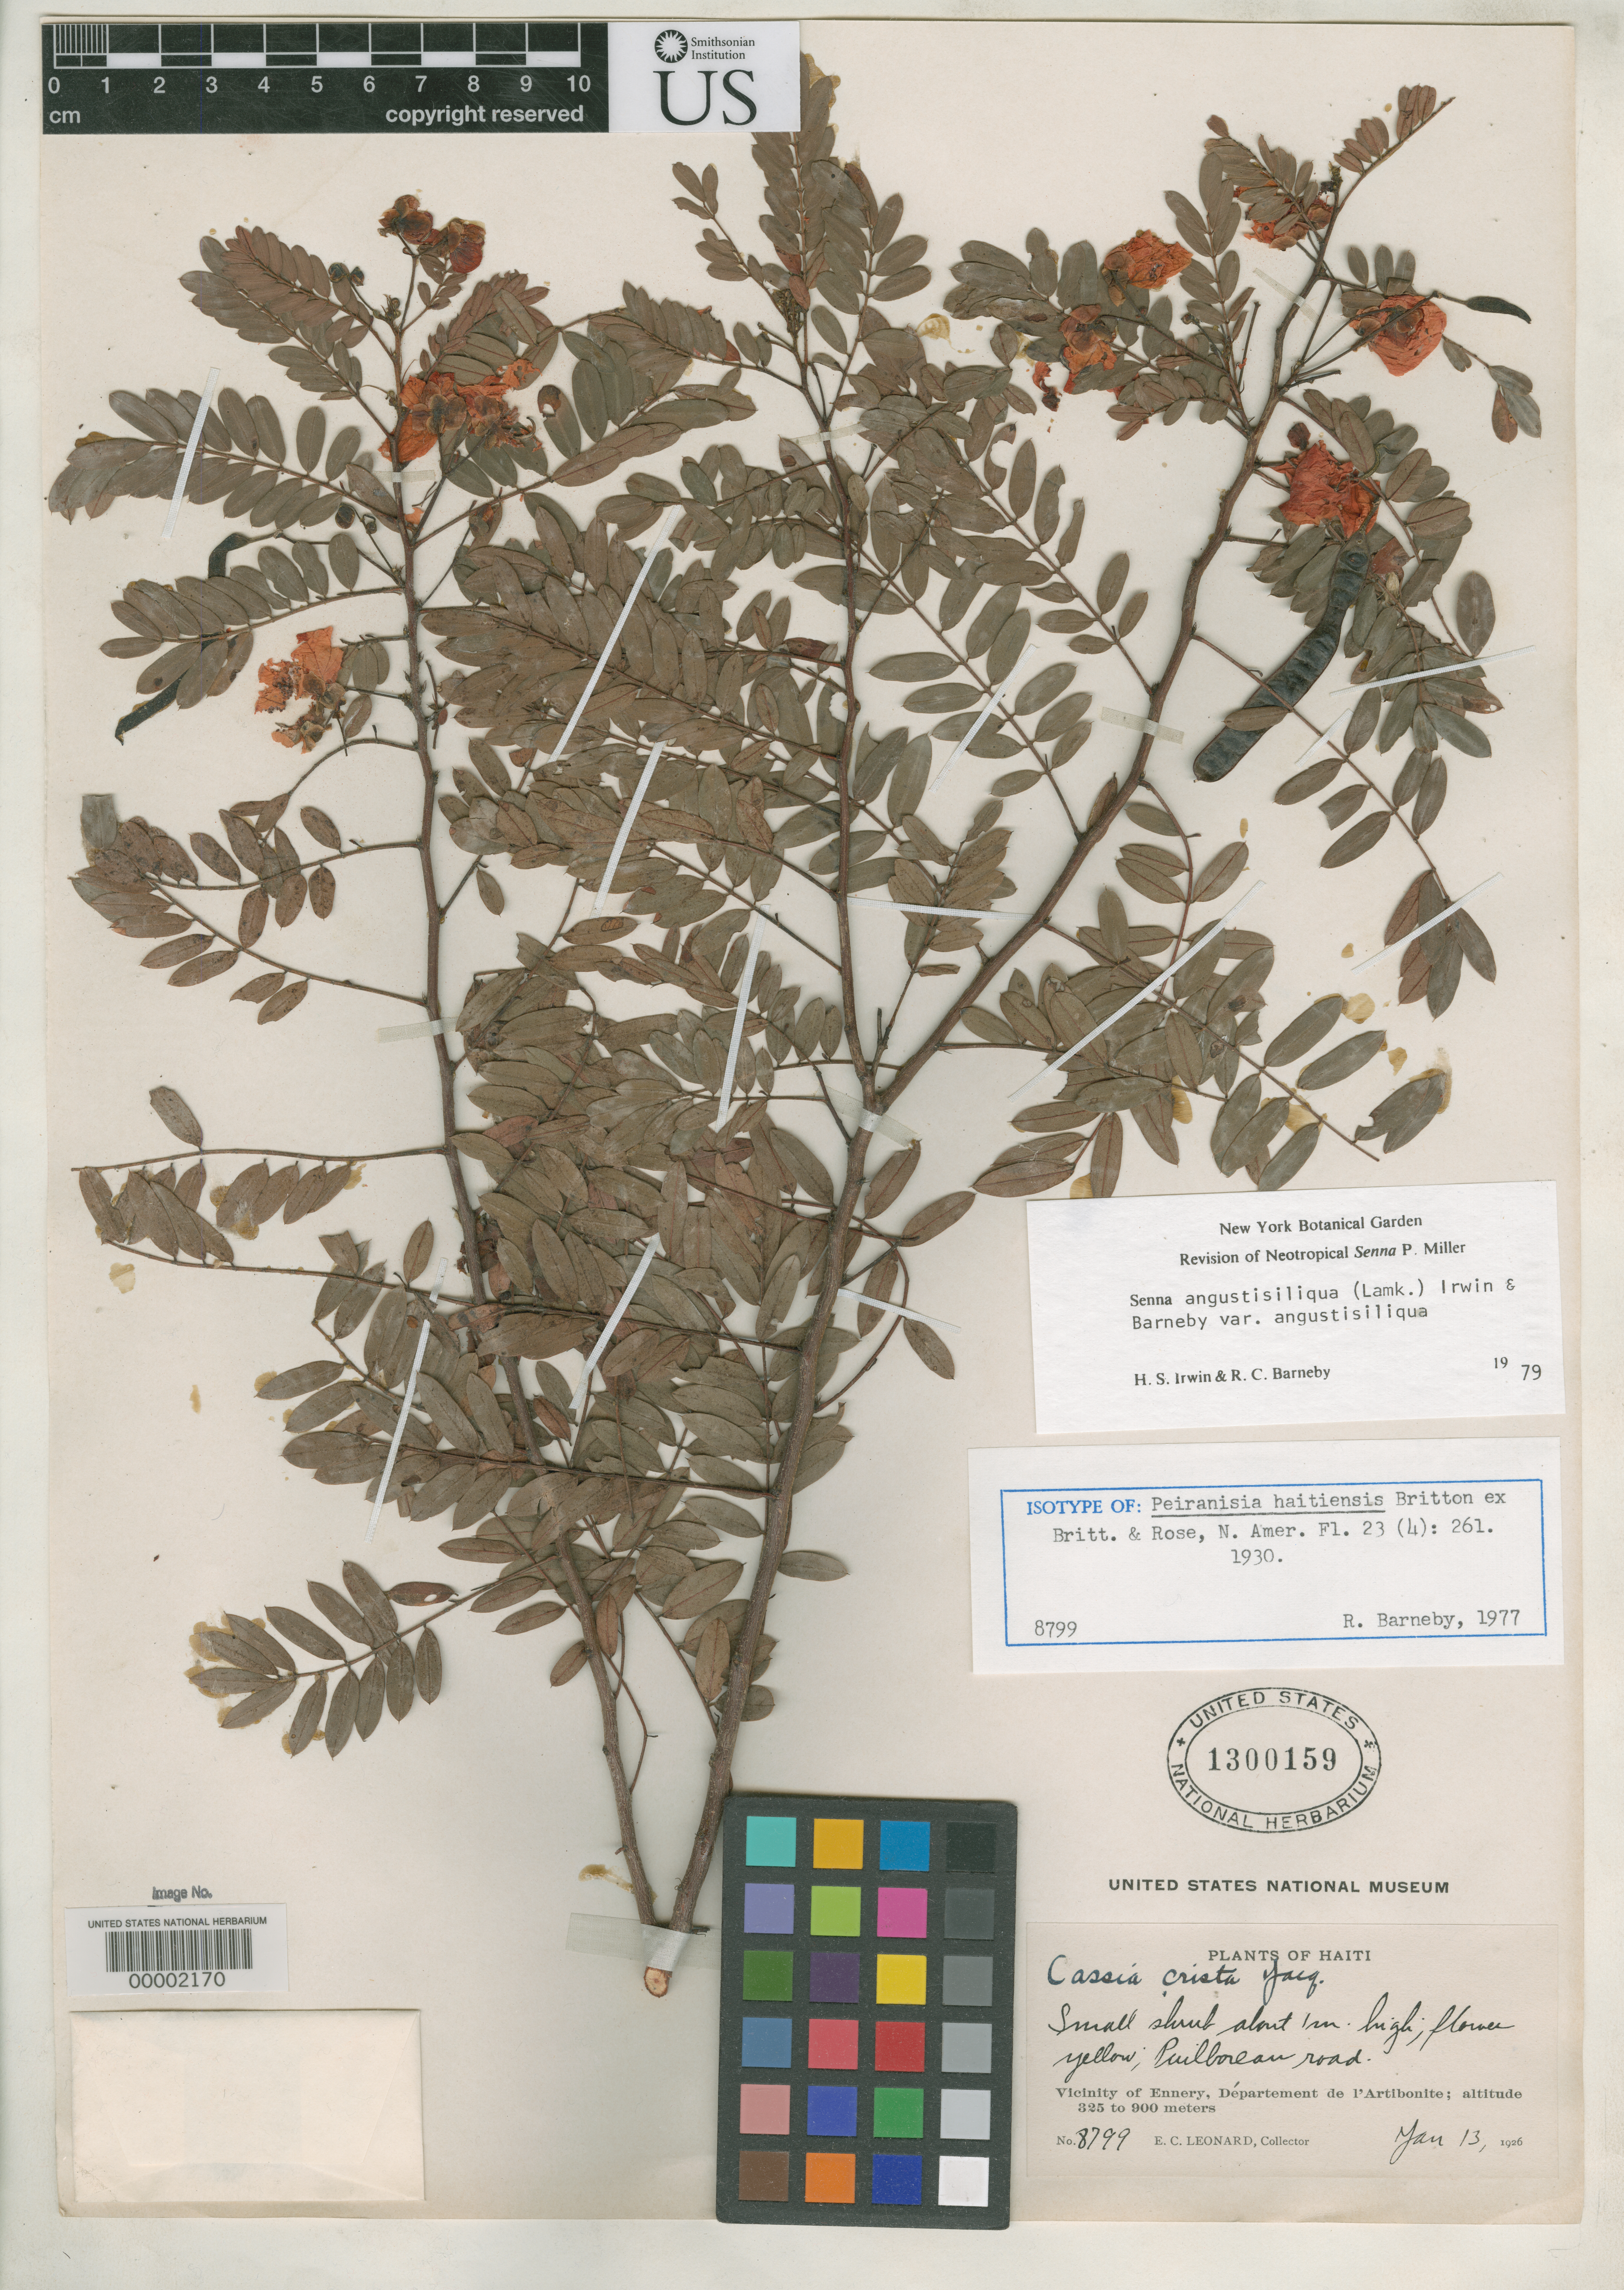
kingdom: Plantae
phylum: Tracheophyta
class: Magnoliopsida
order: Fabales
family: Fabaceae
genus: Peiranisia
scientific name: Peiranisia haitiensis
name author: Britton in Britton & Rose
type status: Isotype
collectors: E. C. Leonard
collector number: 8799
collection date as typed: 13 Jan 1926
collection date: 1926-01-13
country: Haiti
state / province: Artibonite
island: Hispaniola Island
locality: Near Ennery.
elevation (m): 400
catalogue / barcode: US 1300159